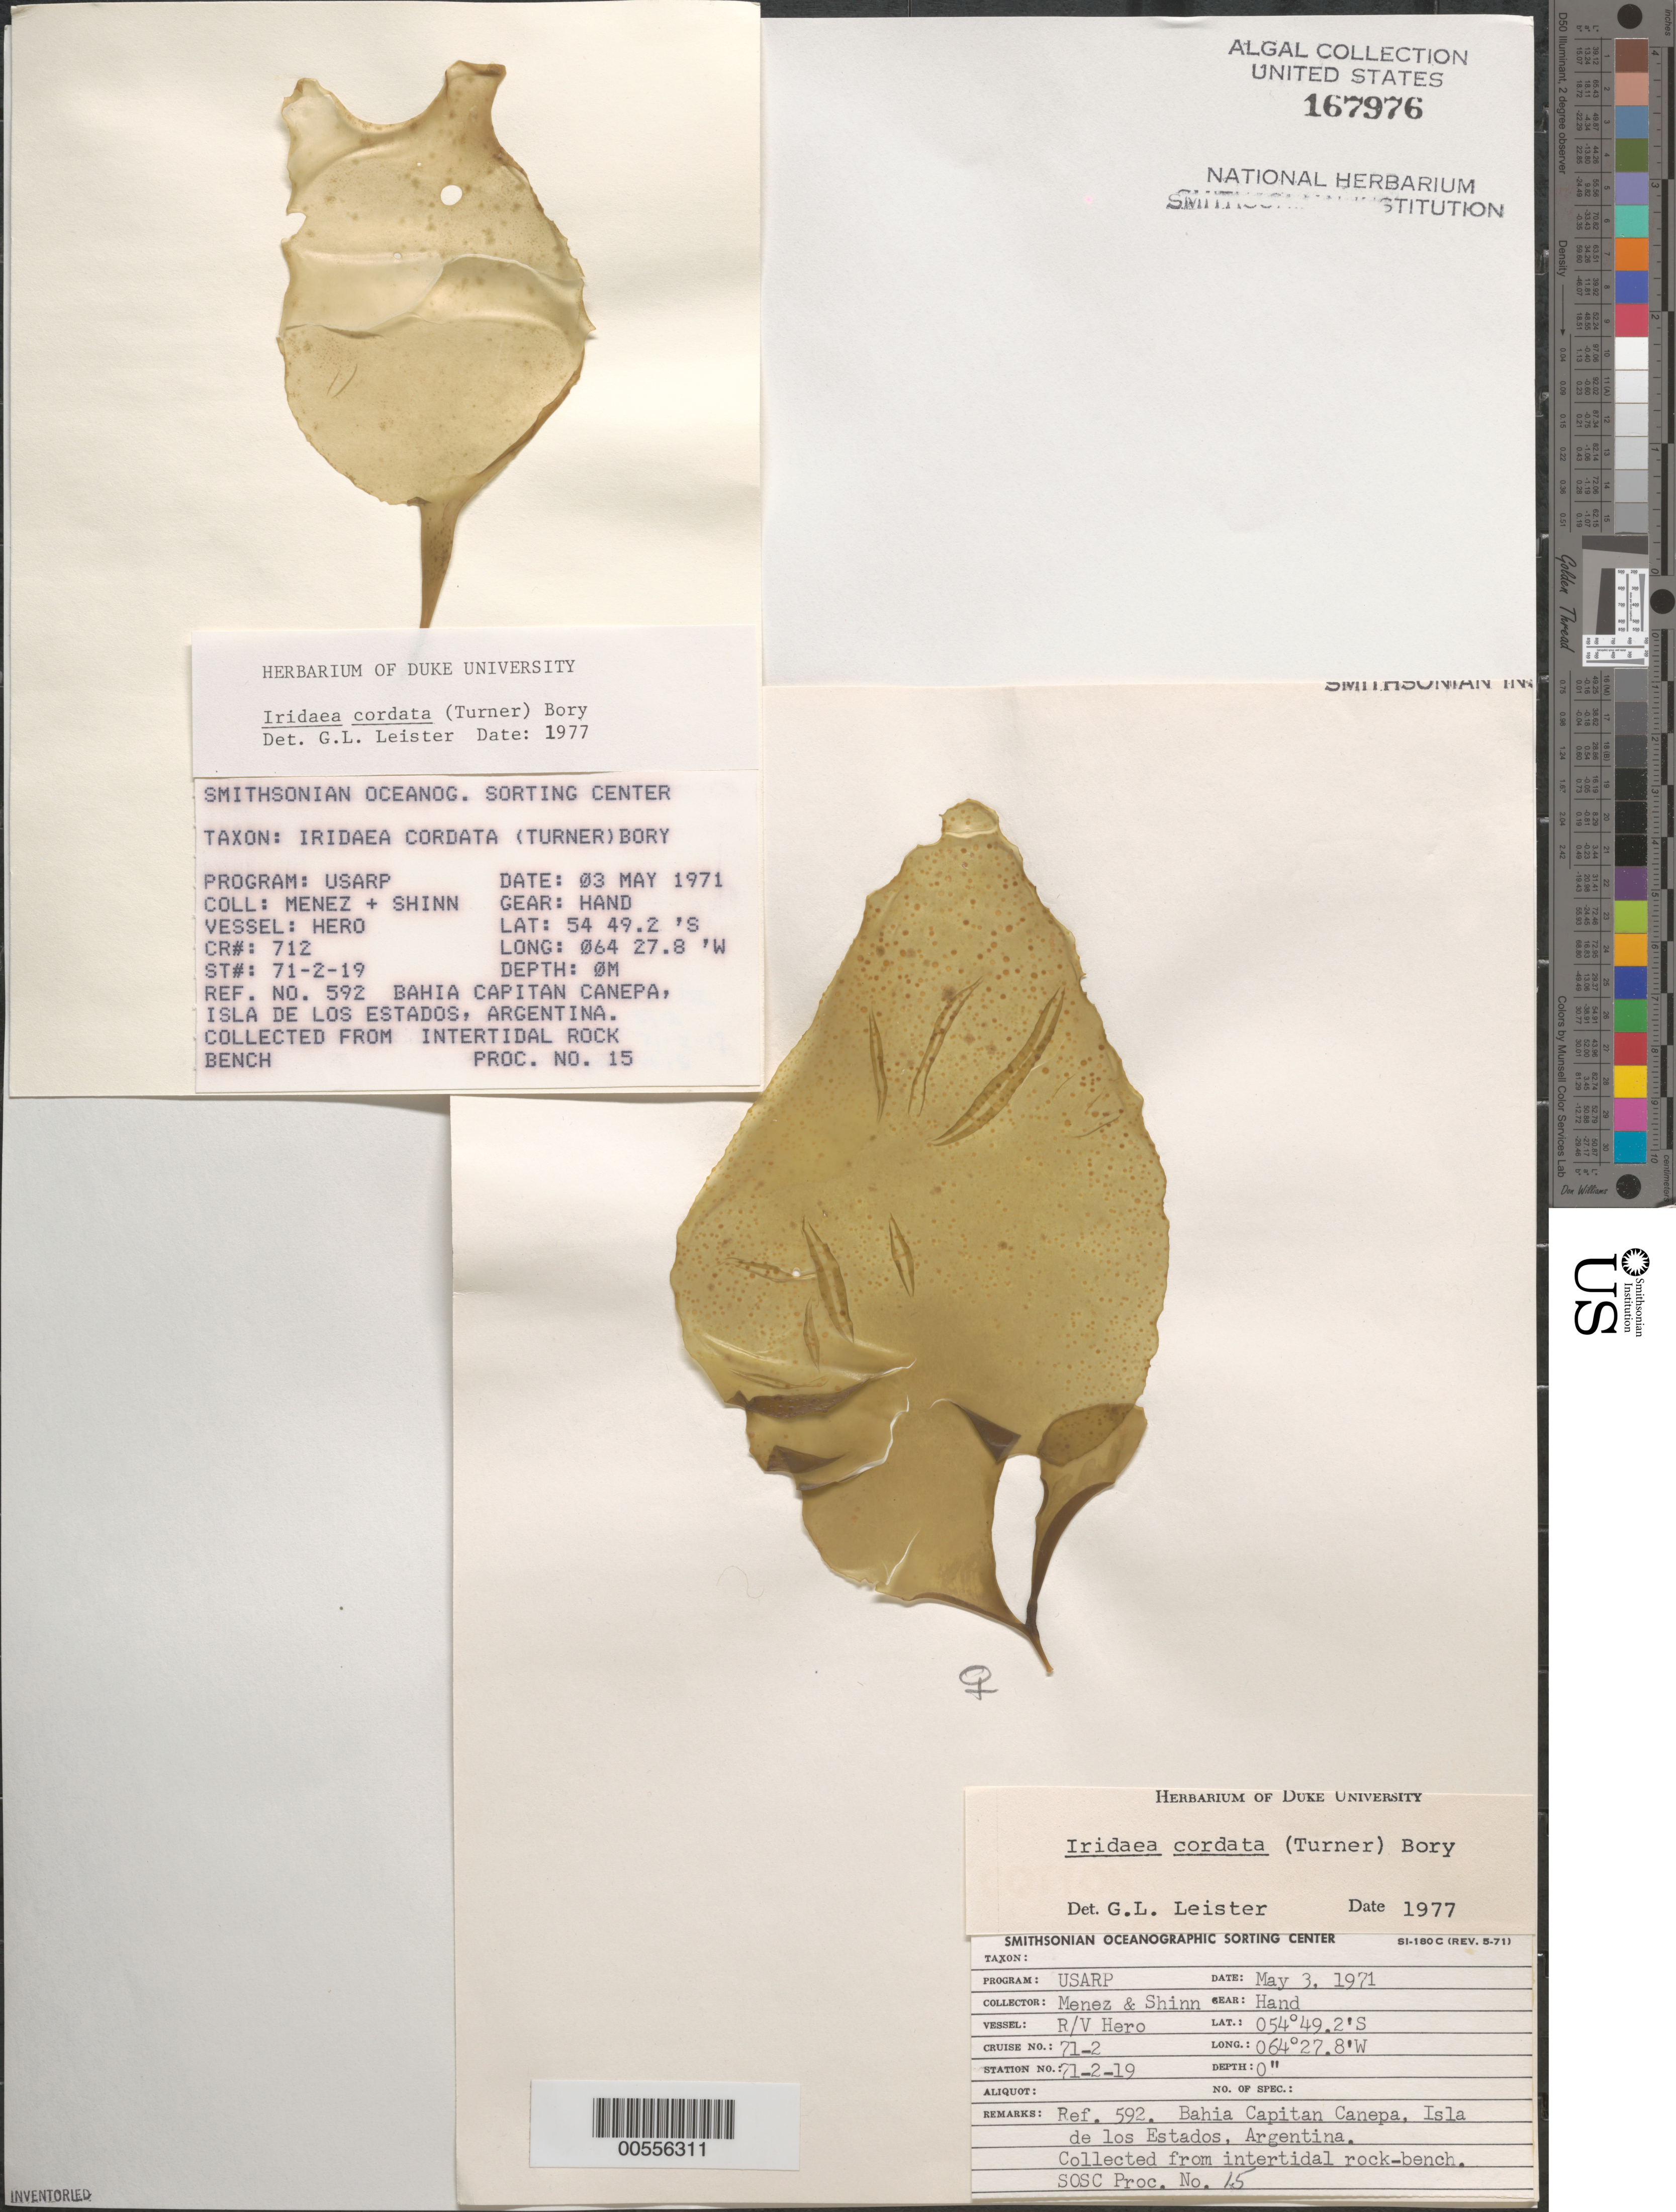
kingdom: Plantae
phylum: Rhodophyta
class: Florideophyceae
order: Gigartinales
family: Gigartinaceae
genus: Iridaea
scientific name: Iridaea cordata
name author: (Turner) Bory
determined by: Leister, G. L.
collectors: SOSC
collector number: Station 71-2-19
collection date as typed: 03 May 1971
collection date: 1971-05-03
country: Argentina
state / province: Tierra del Fuego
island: Isla de los Estados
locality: Bahia Capitan Canepa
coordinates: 059 49.2'S, 064 27.8'W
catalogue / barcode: US 167976